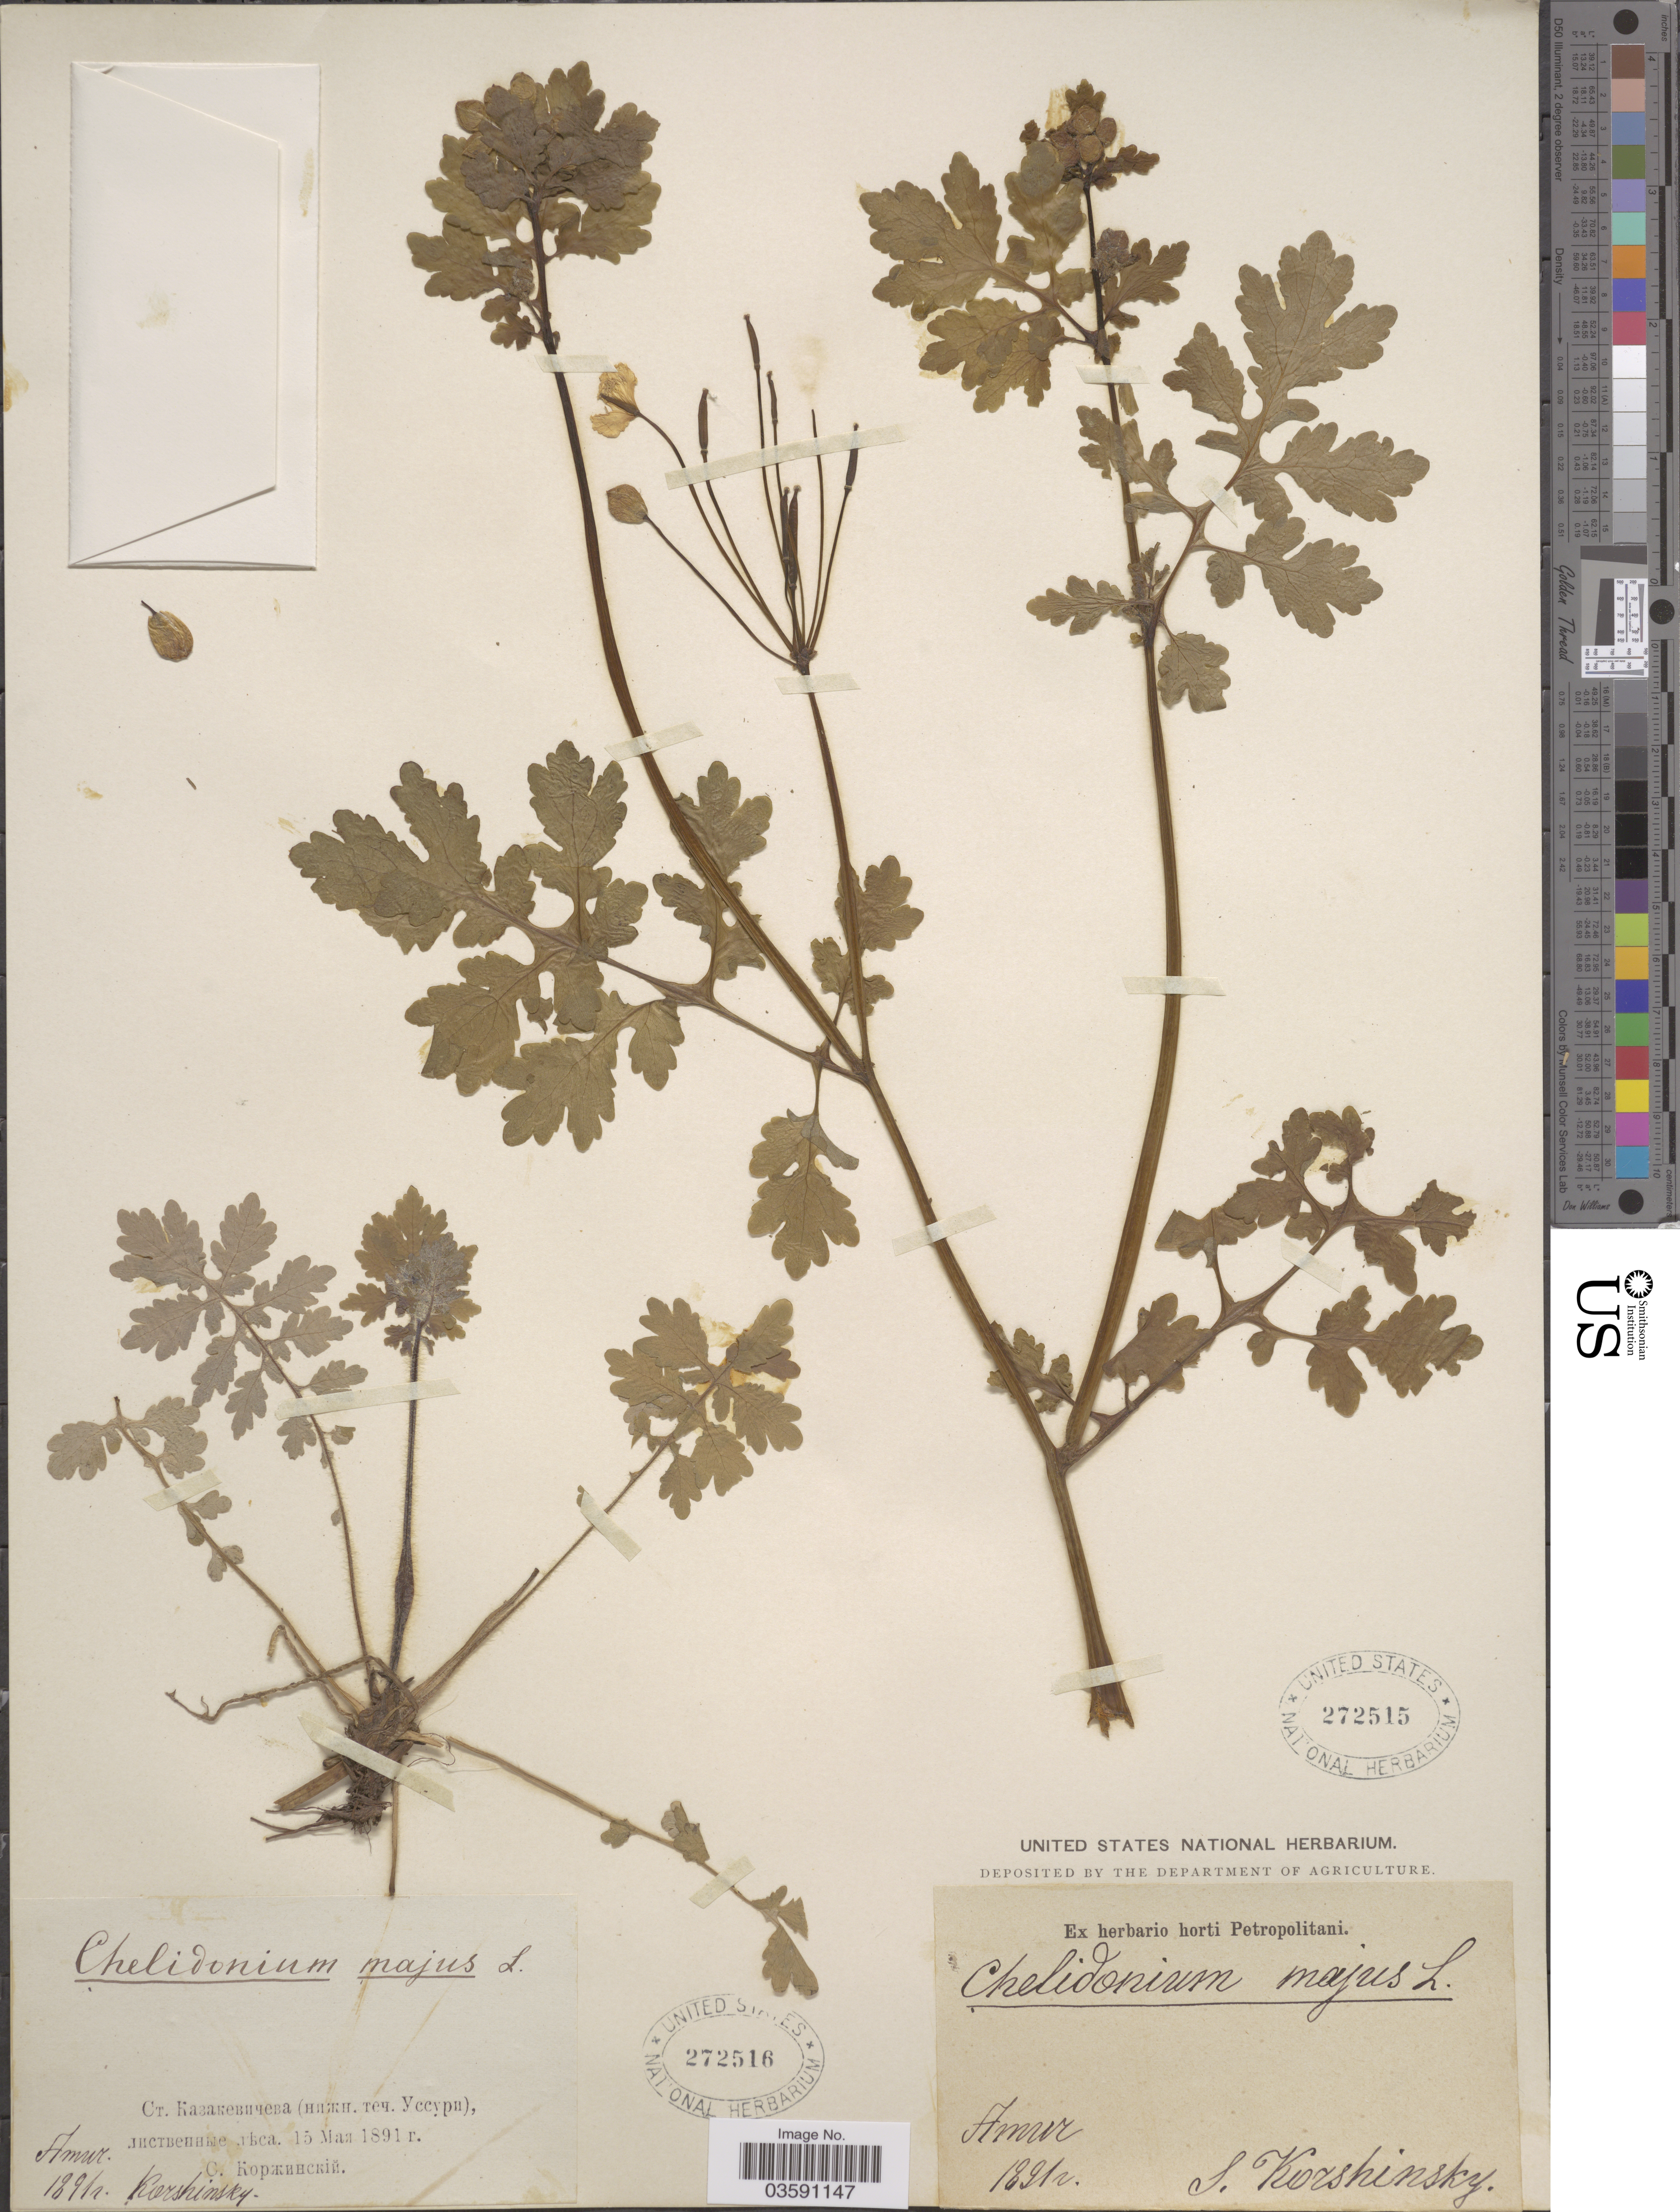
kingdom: Plantae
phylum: Tracheophyta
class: Magnoliopsida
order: Ranunculales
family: Papaveraceae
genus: Chelidonium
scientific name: Chelidonium majus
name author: L.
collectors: S. Korzhinskiy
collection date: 1891-05-15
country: Russian Federation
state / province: Khabarovsk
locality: Station Kazakevicheva, river Ussuri.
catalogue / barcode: US 272516